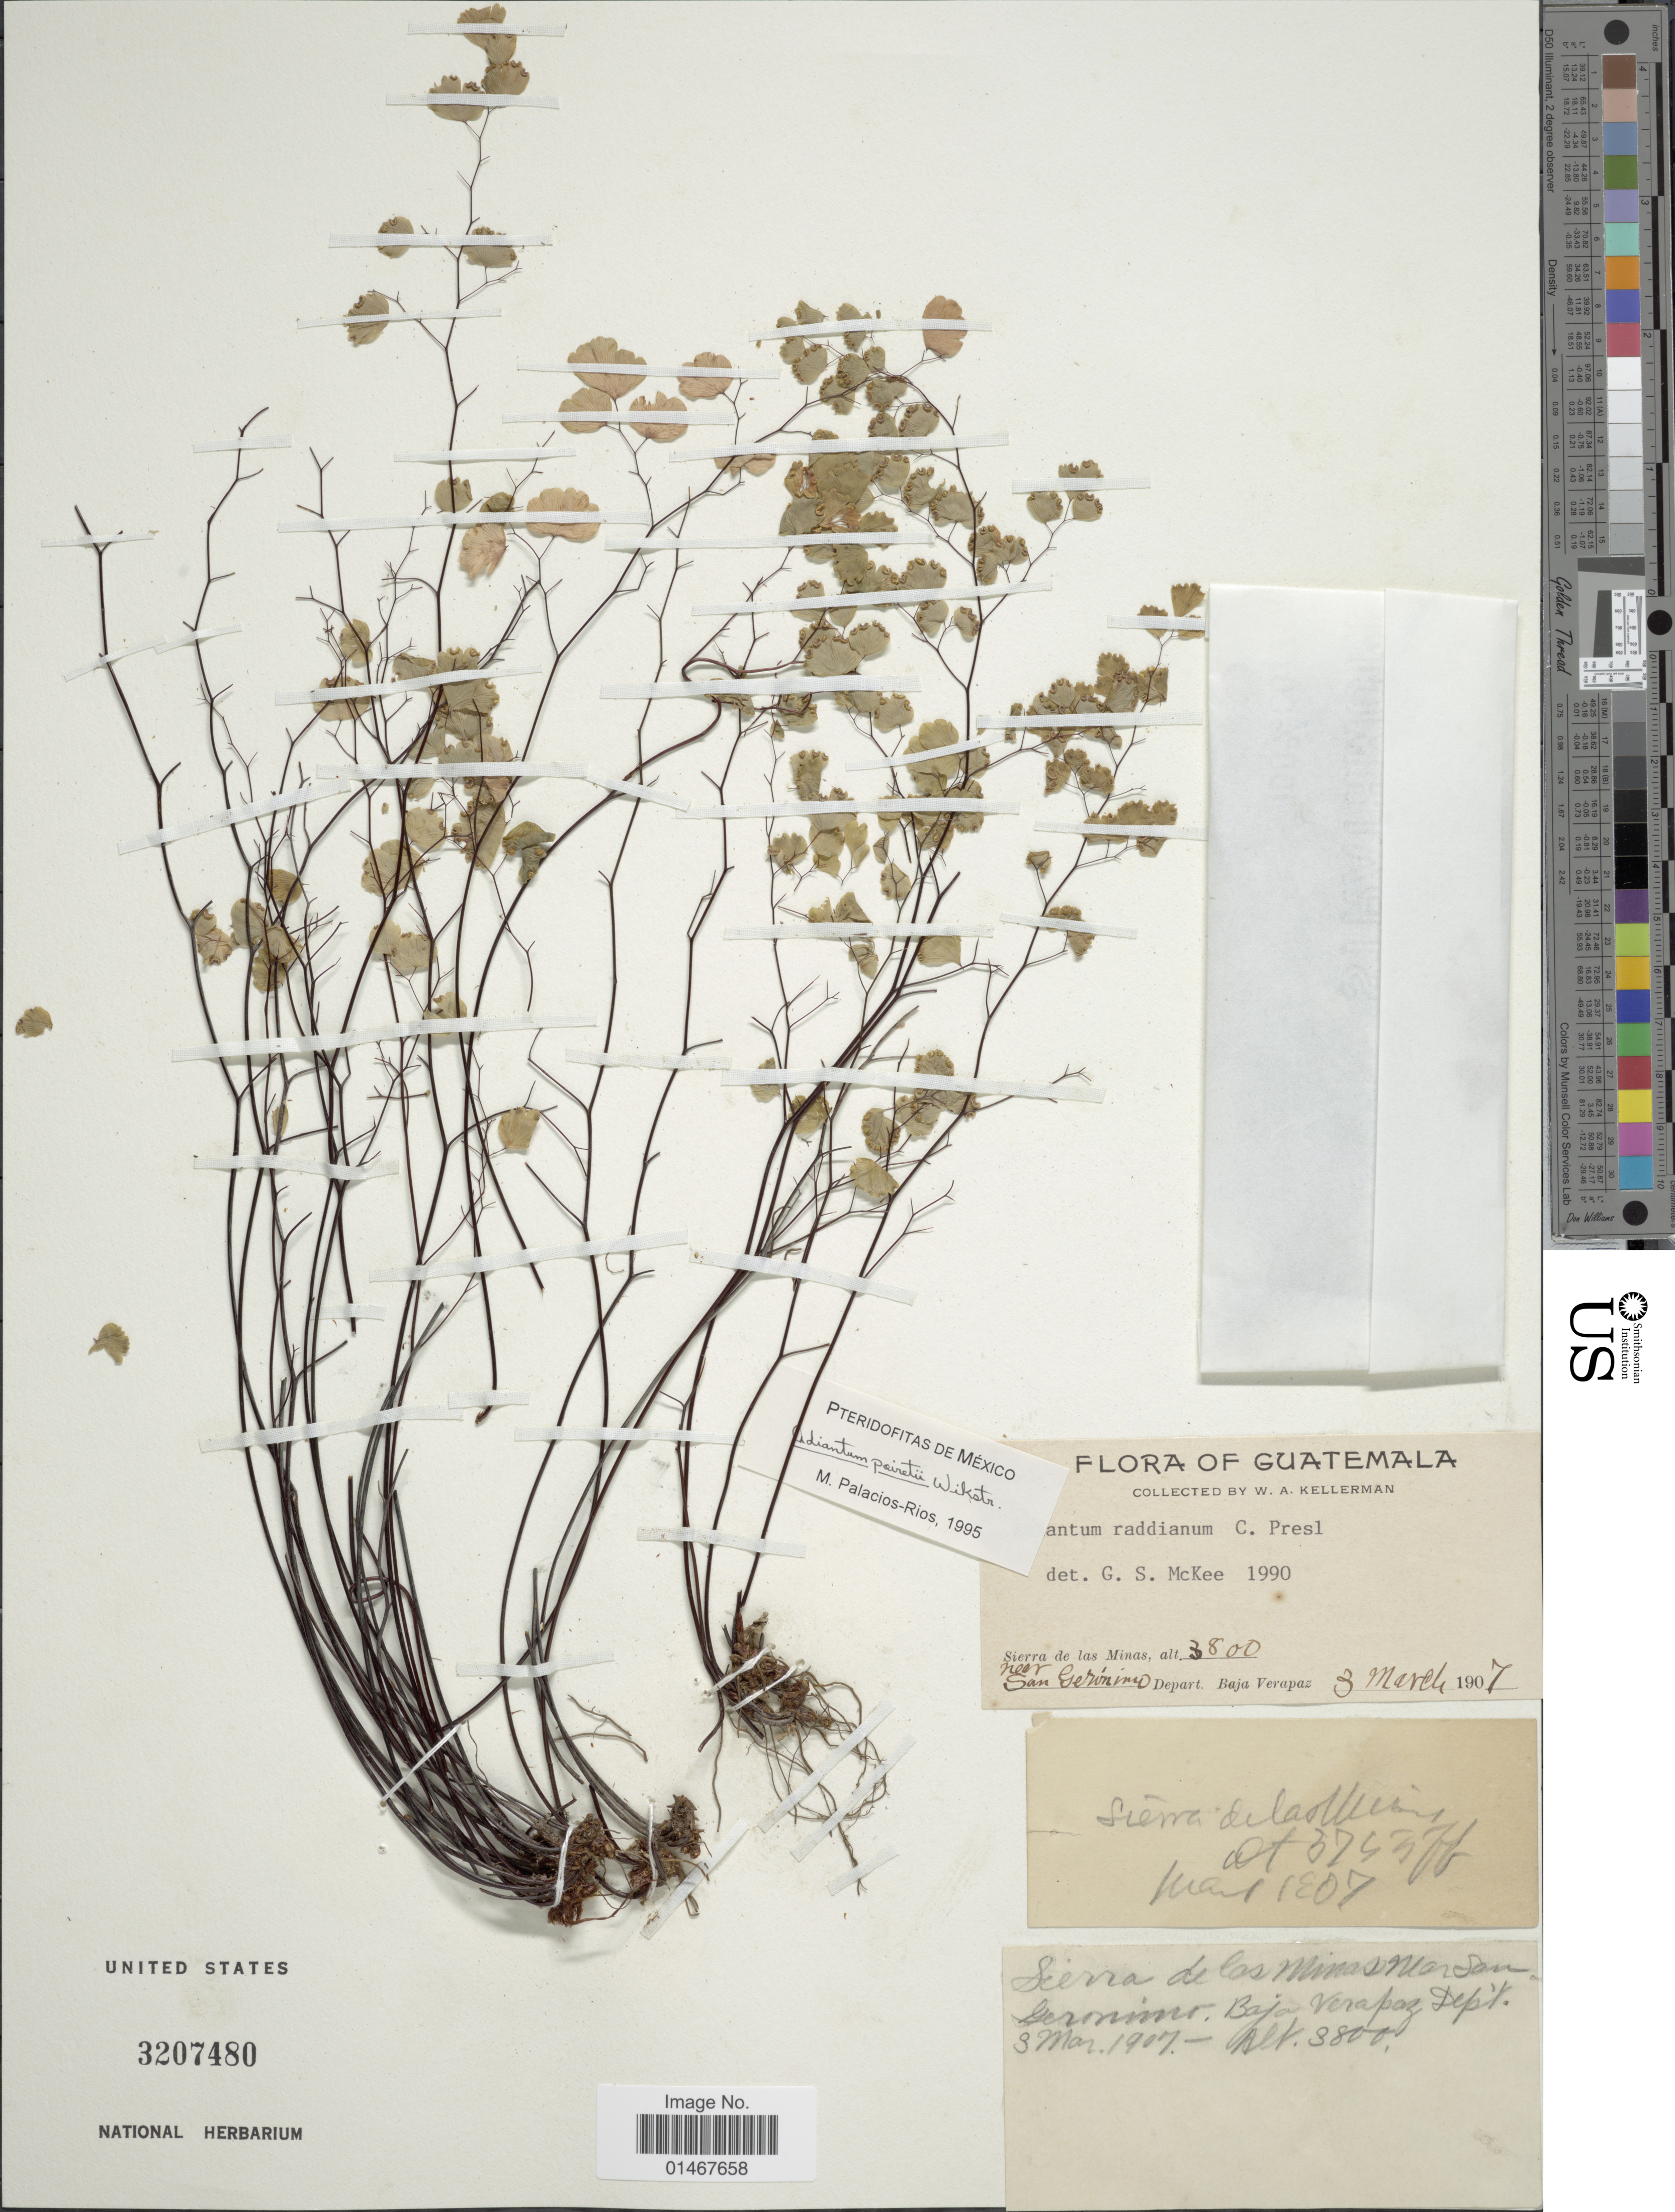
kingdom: Plantae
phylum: Tracheophyta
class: Polypodiopsida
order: Polypodiales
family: Pteridaceae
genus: Adiantum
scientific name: Adiantum poiretii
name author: Wikstr.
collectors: W. A. Kellermann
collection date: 1907-03-03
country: Guatemala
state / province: Baja Verapaz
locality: Sierra de las Minas, near San Gerónimo Depart Baja Verapaz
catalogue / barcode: US 3207480